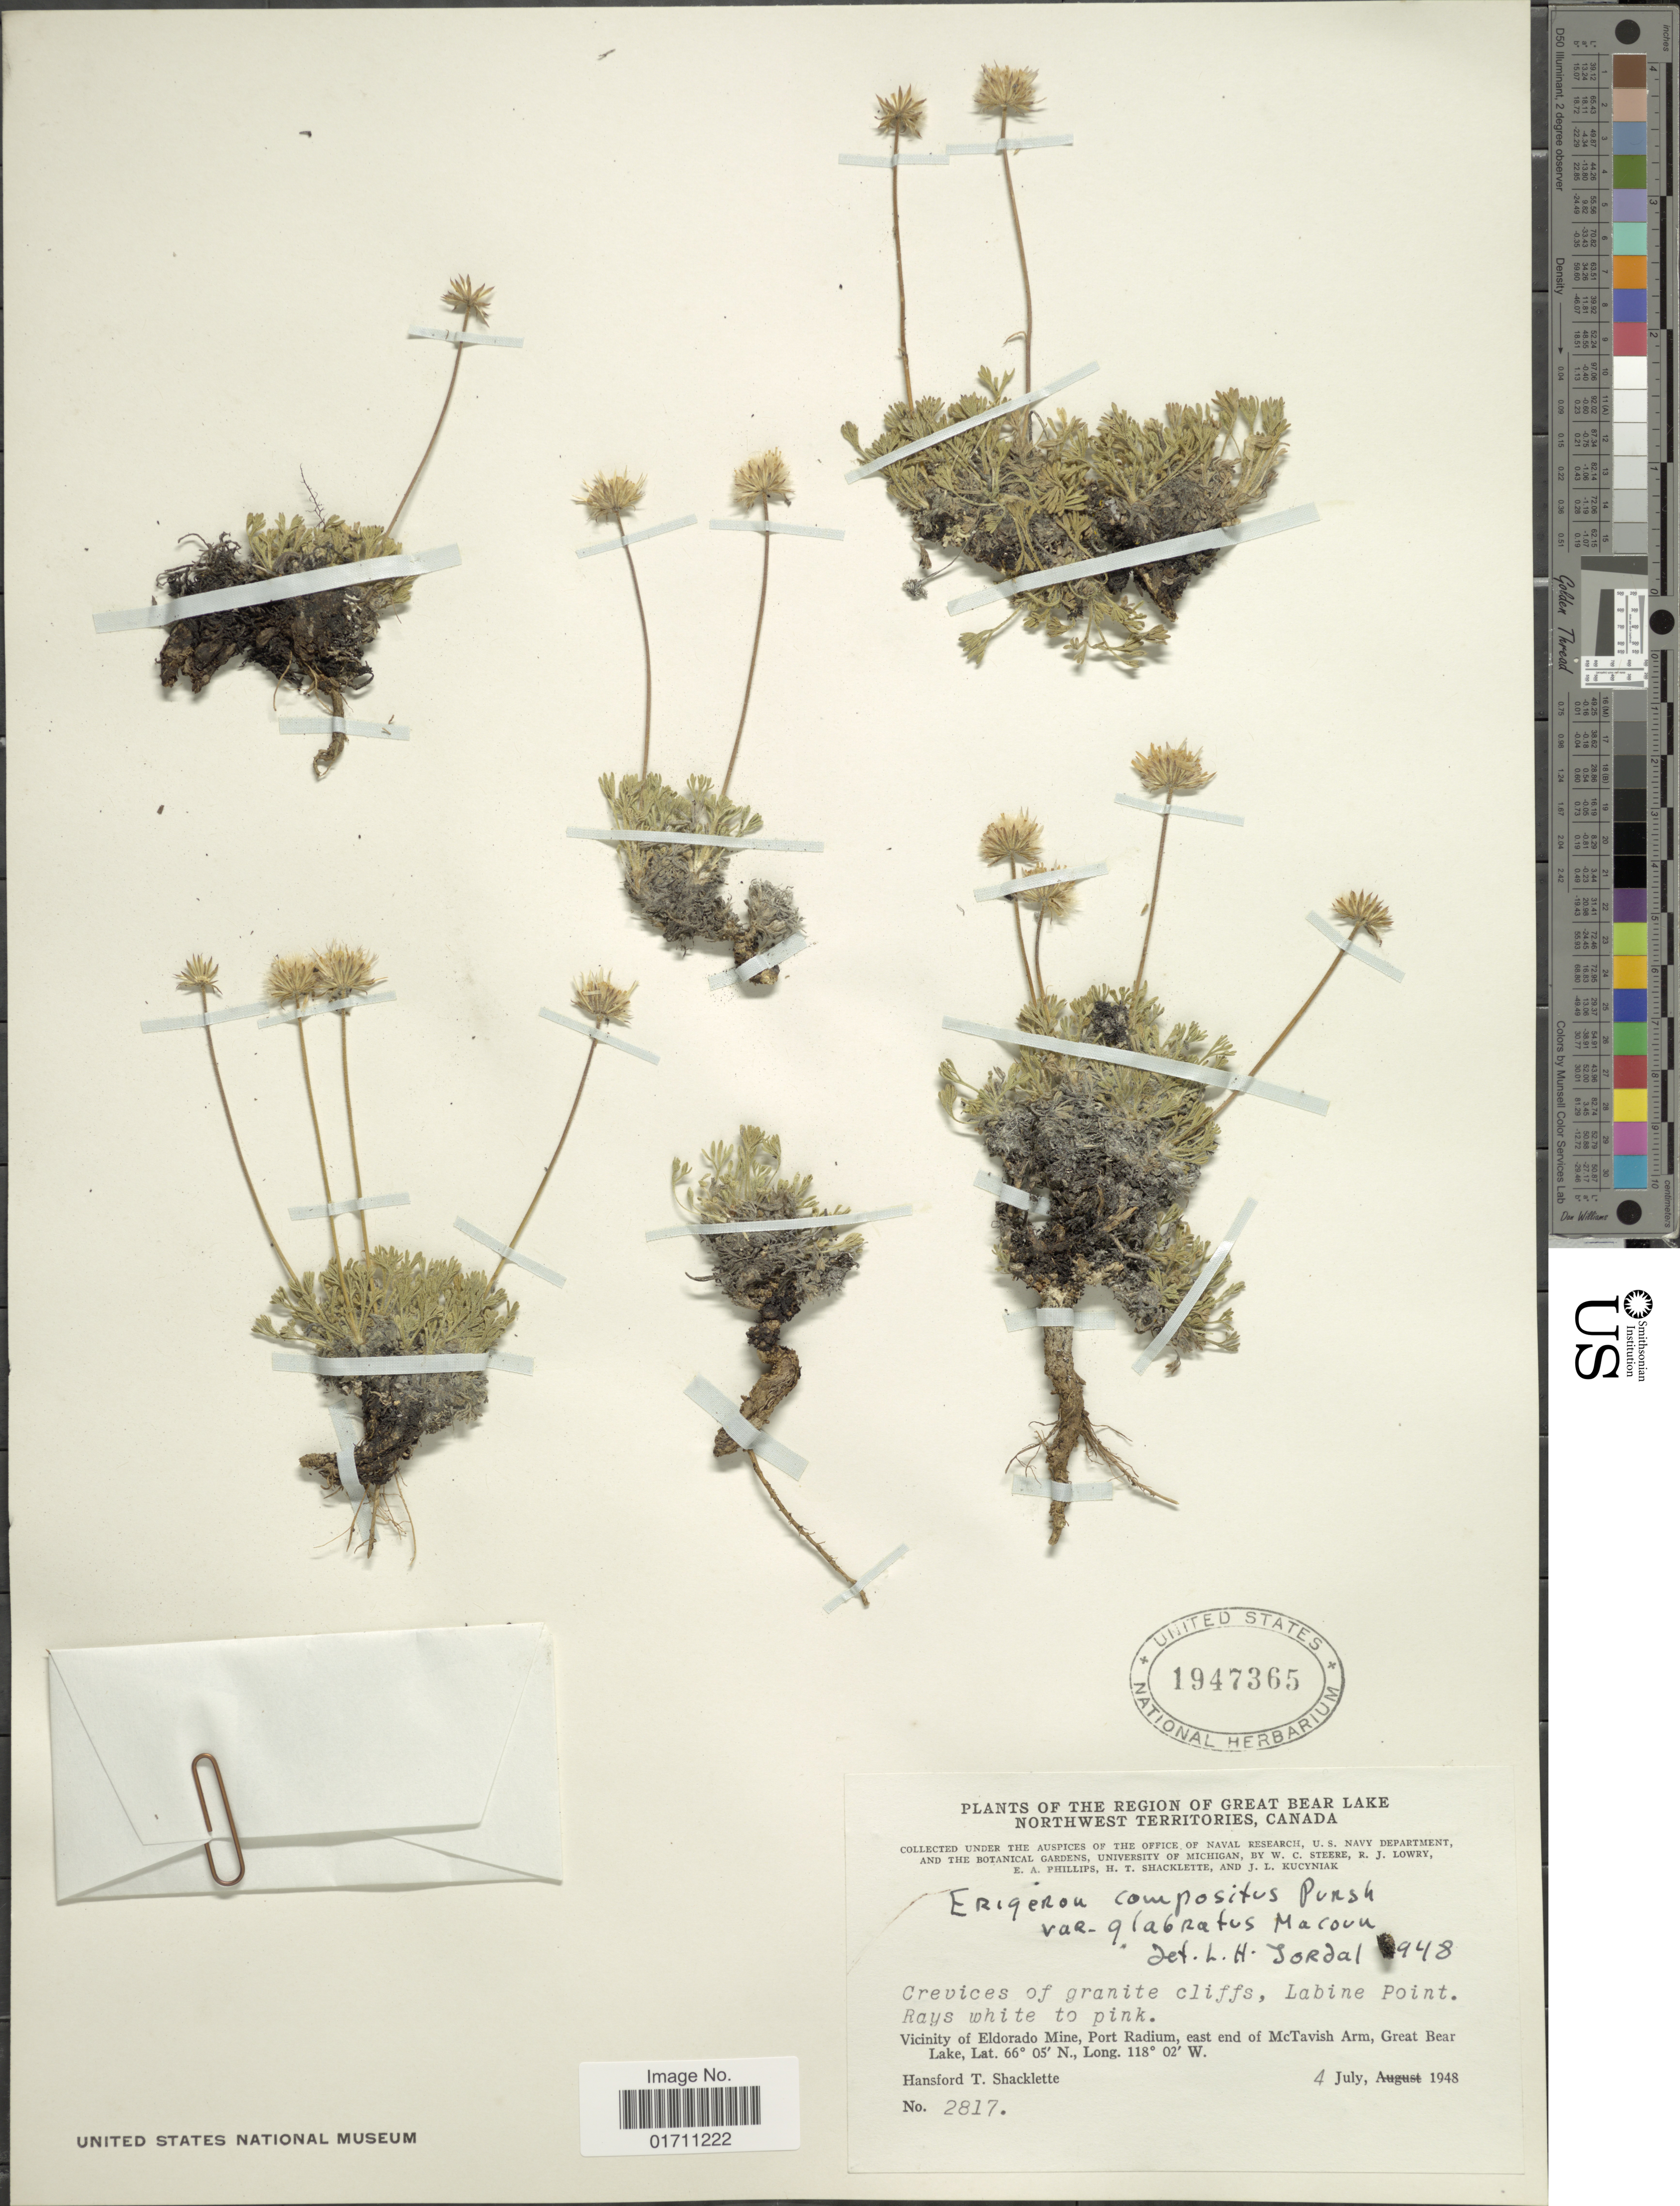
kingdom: Plantae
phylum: Tracheophyta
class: Magnoliopsida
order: Asterales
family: Asteraceae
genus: Erigeron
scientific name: Erigeron compositus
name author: Pursh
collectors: H. Shacklette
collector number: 2817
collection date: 1948-07-04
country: Canada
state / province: Northwest Territories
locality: The Region of Great Bear Lake, Crevices of granite cliffs, Labine Point, Vicinity of Eldorado Mine, Port Radium, east end of McTavish Arm, Great Bear Lake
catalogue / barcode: US 1947365